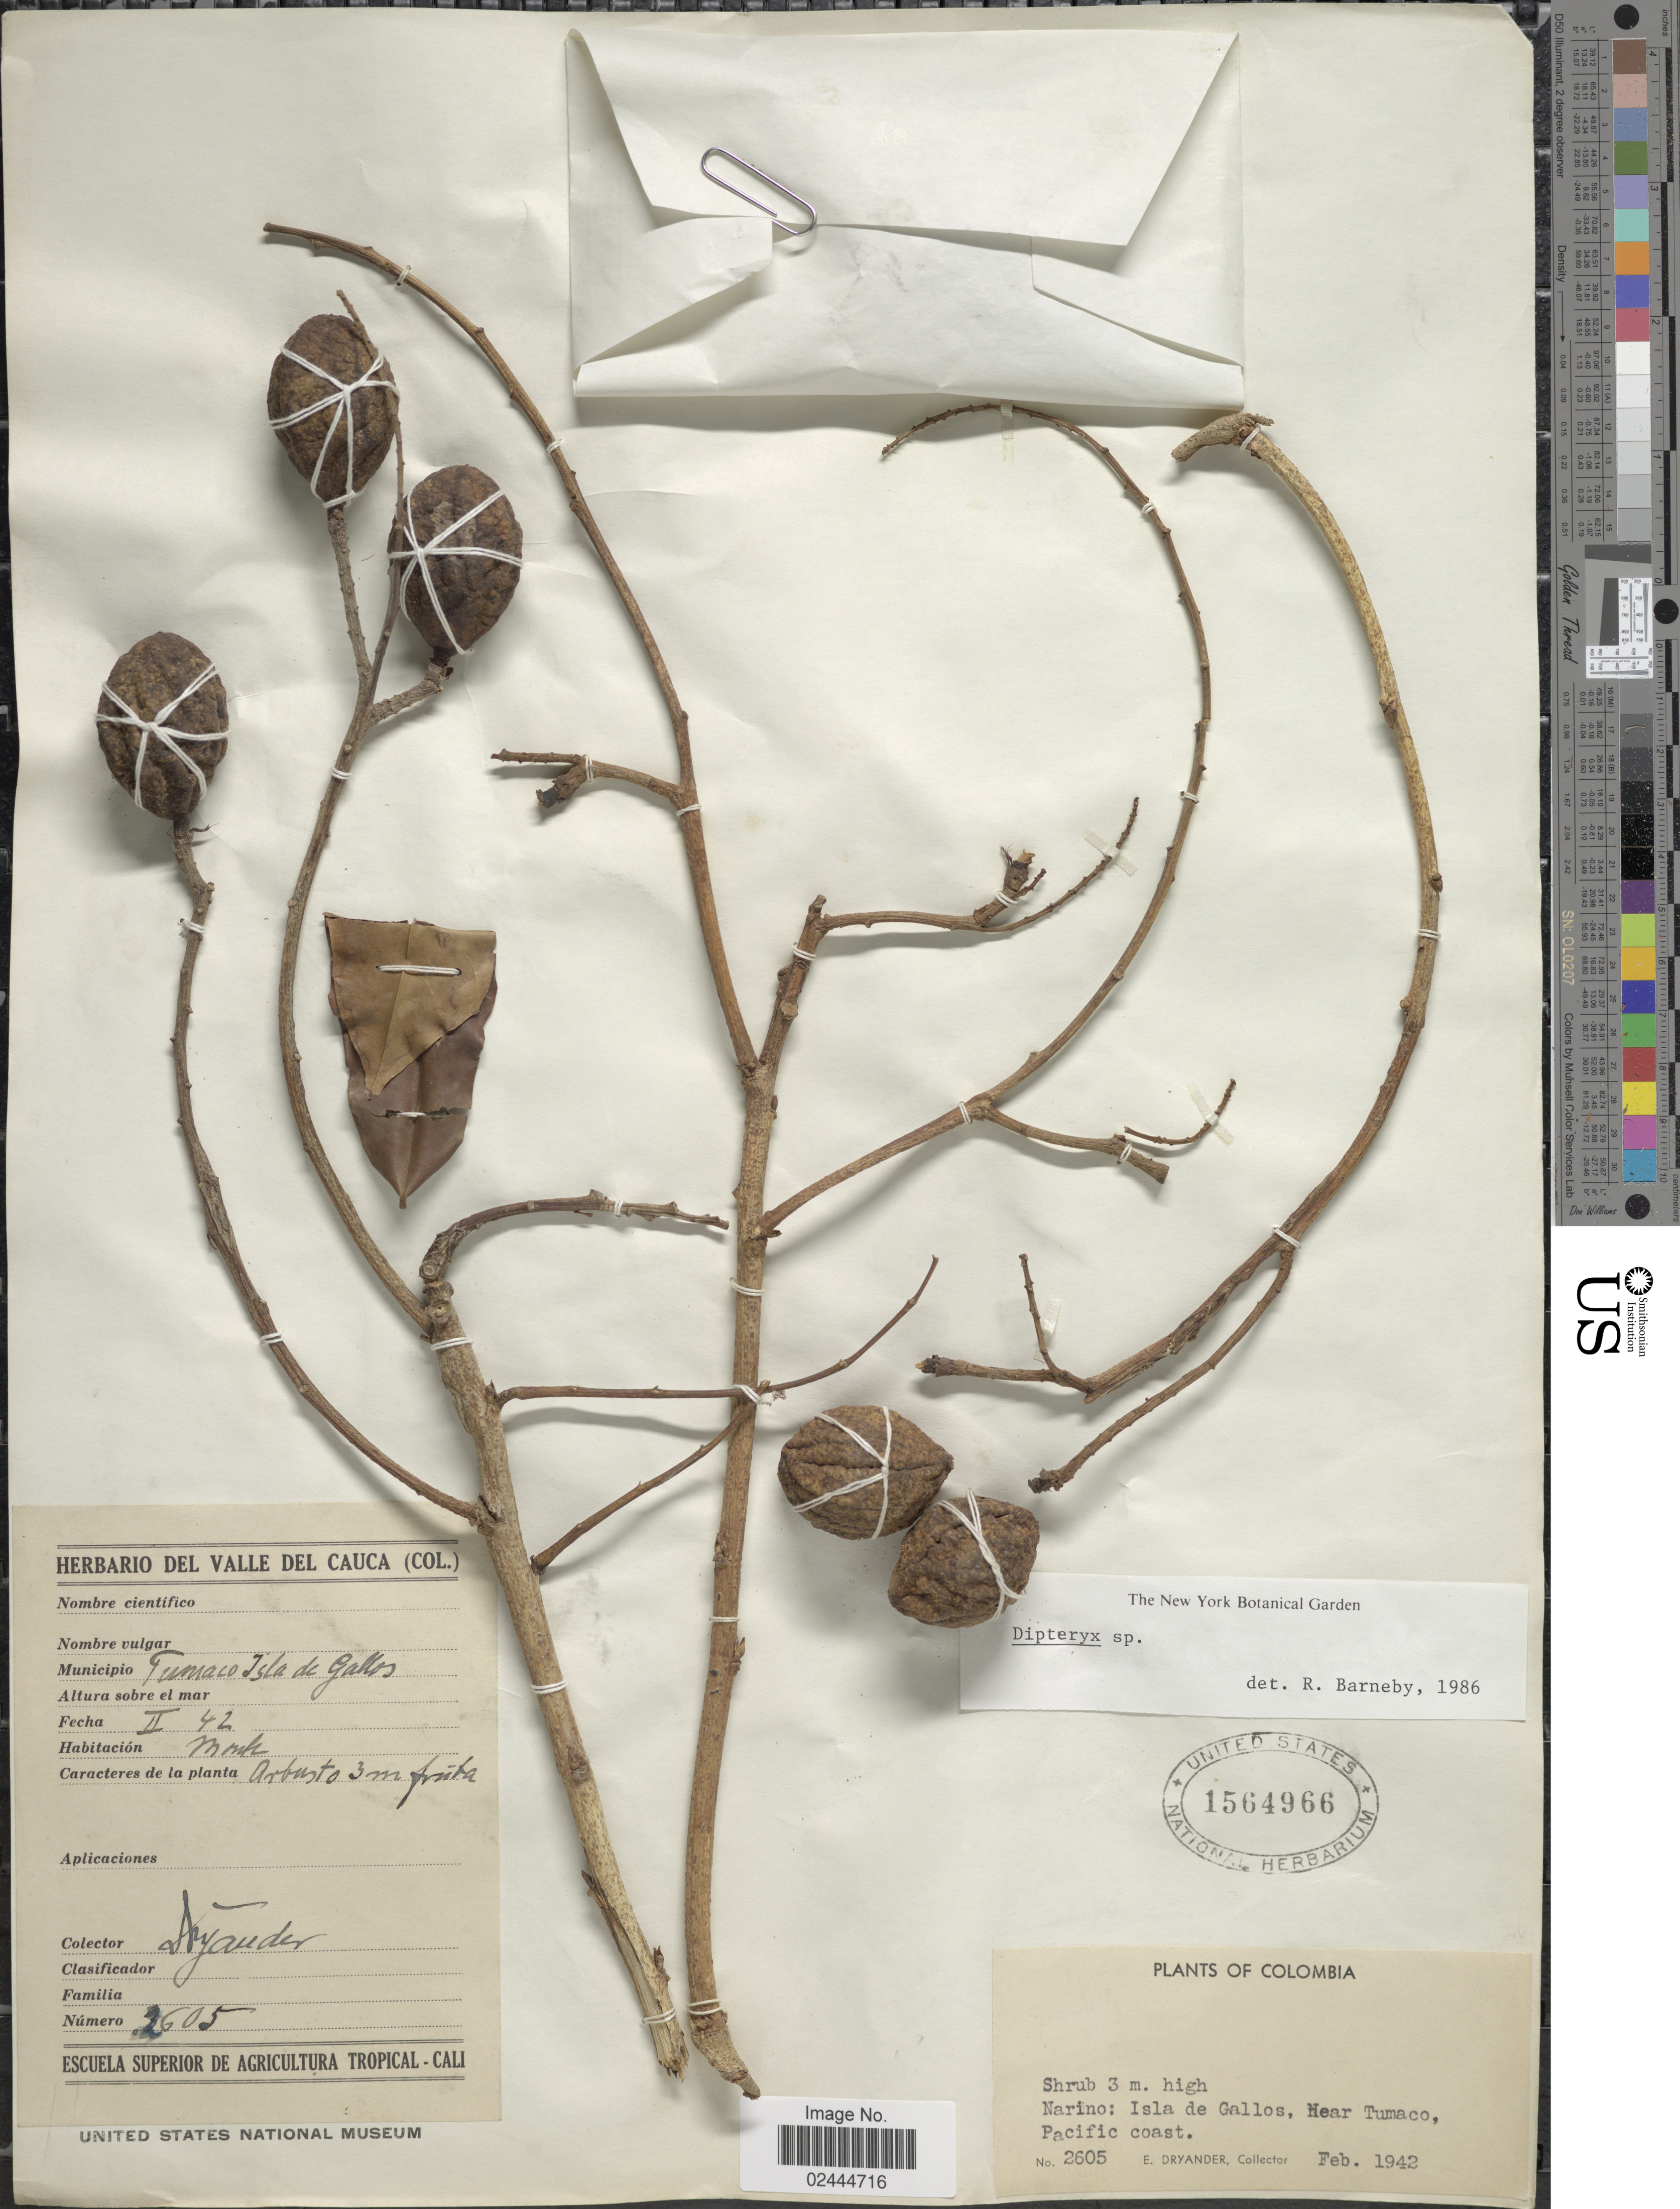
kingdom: Plantae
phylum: Tracheophyta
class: Magnoliopsida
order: Fabales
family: Fabaceae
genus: Dipteryx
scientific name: Dipteryx sp.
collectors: E. Dryander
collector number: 2605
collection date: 1942-02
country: Colombia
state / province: Nariño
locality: Narino: Isla de Gallos, Near Tumaco, Pacific coast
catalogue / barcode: US 1564966